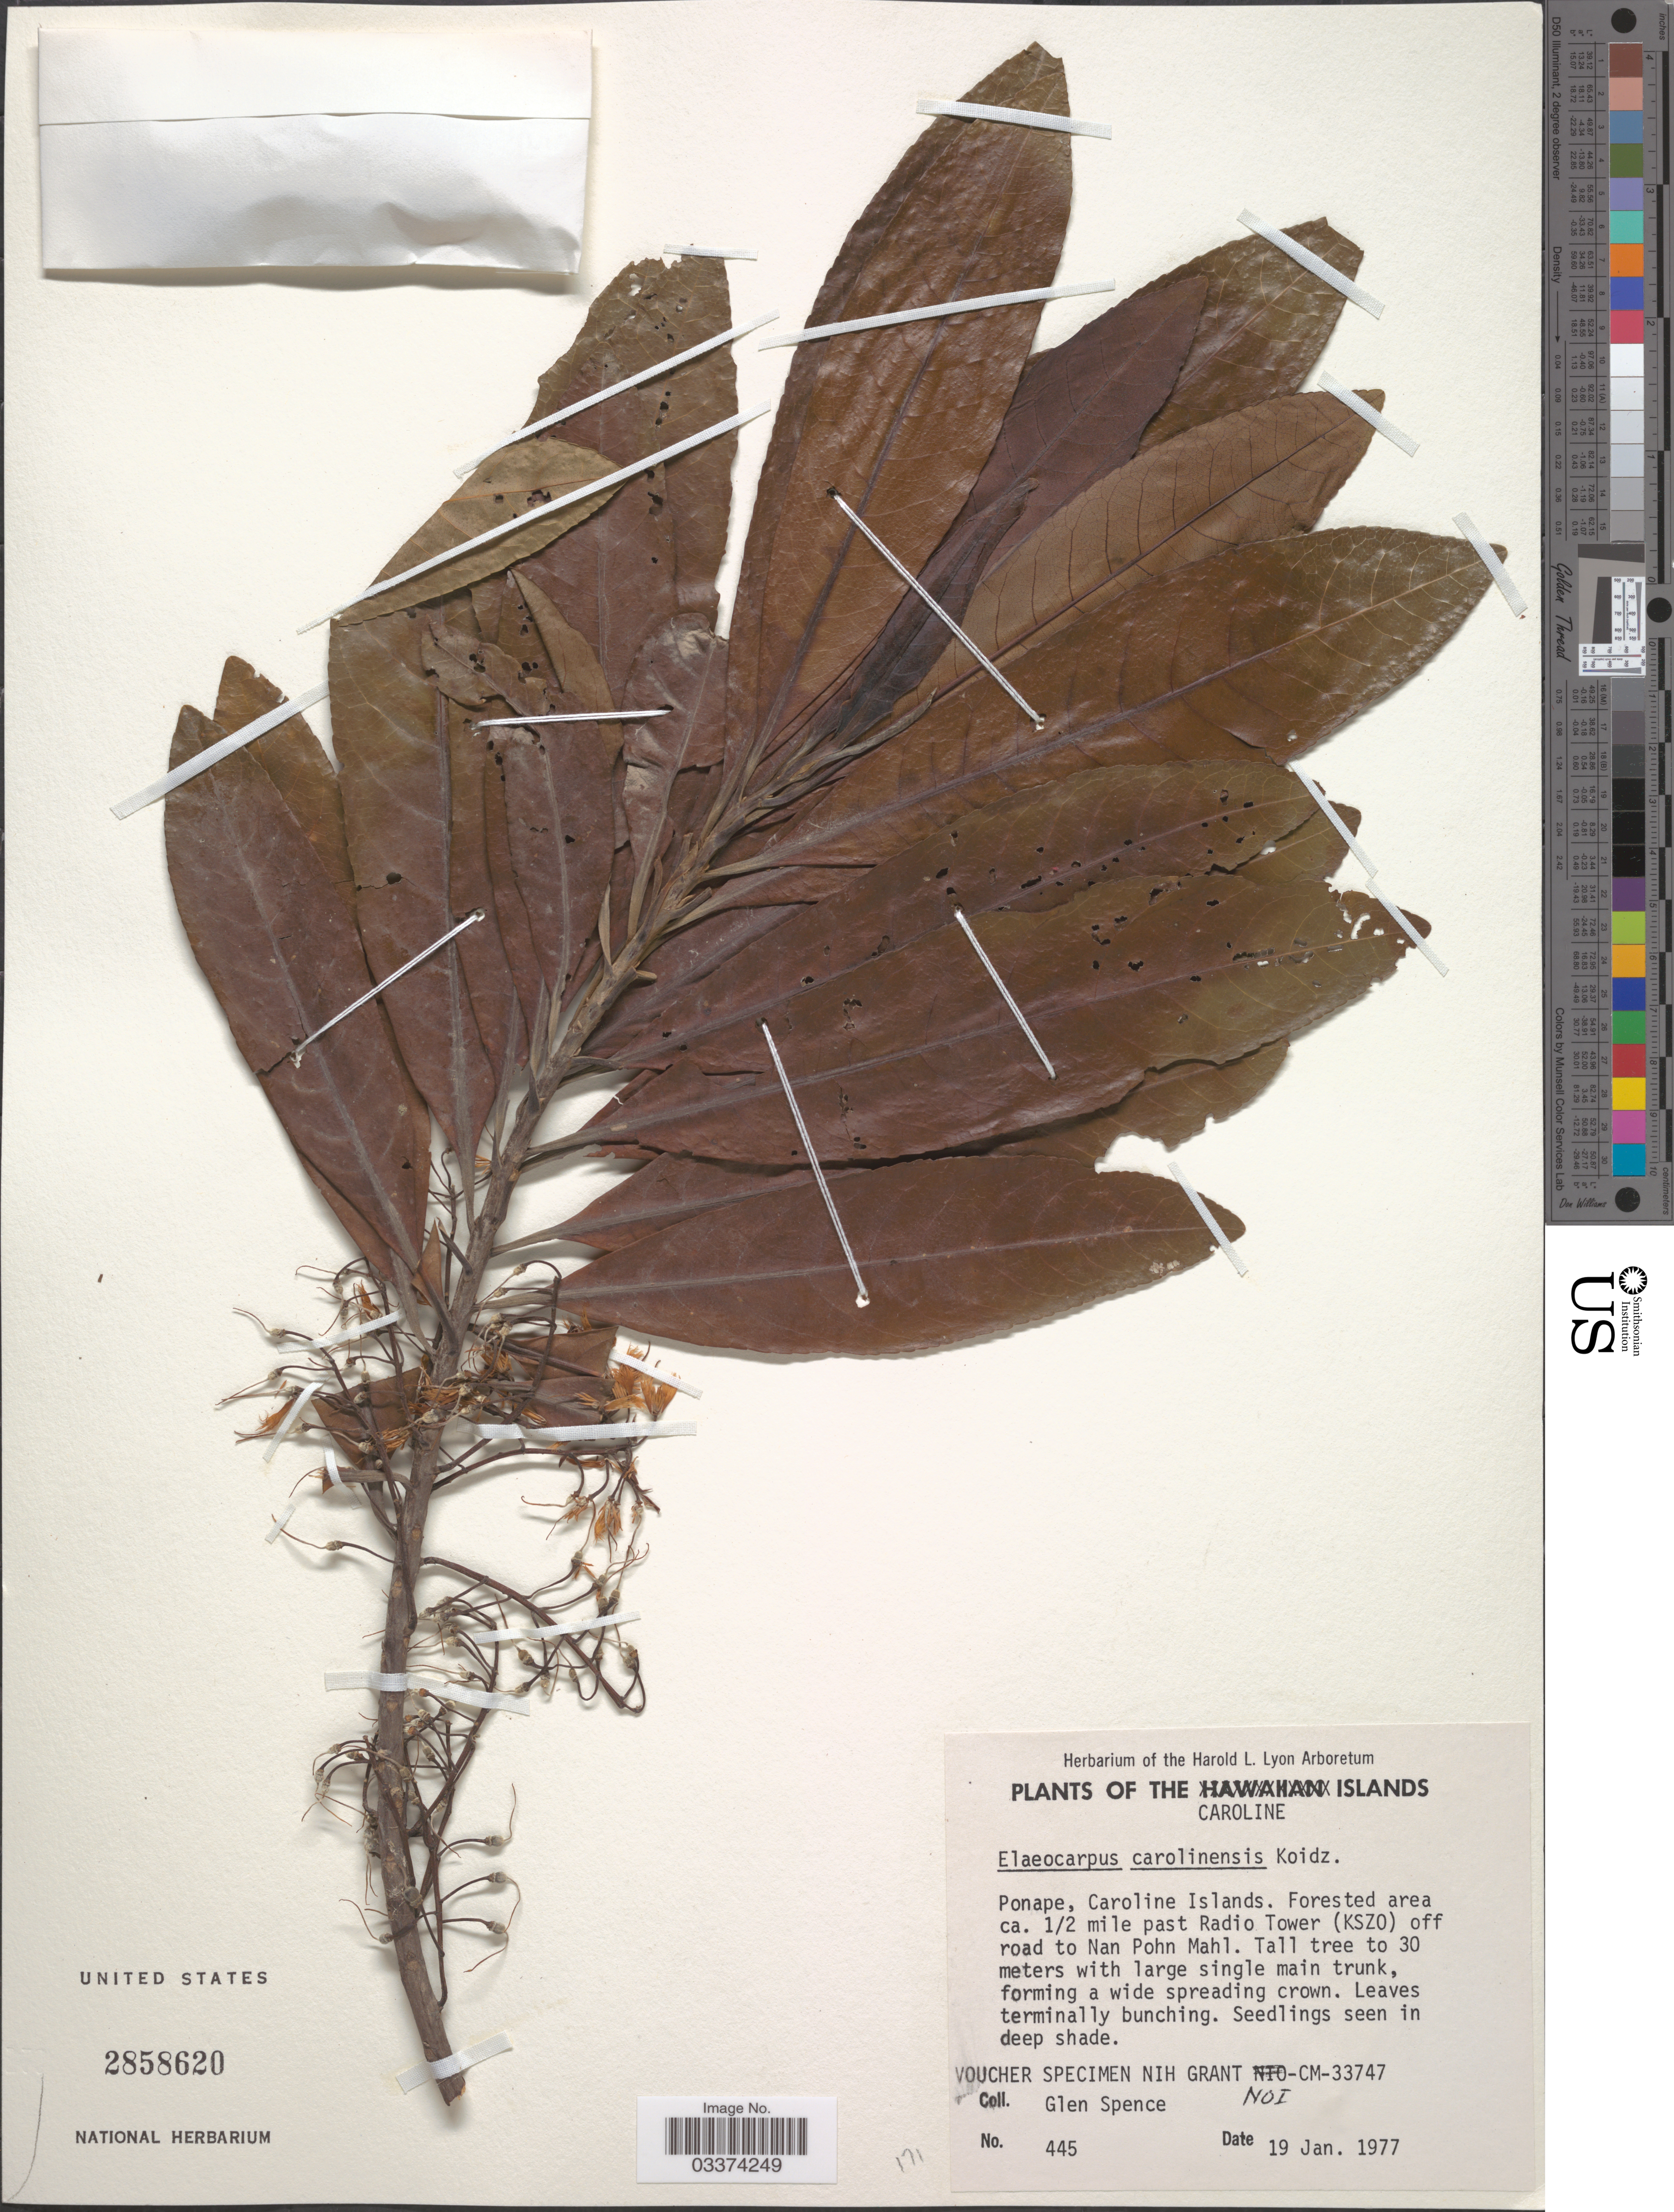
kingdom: Plantae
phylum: Tracheophyta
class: Magnoliopsida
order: Oxalidales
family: Elaeocarpaceae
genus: Elaeocarpus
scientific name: Elaeocarpus carolinensis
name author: Koidz.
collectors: G. Spence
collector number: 445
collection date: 1977-01-19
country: Micronesia, Federated States of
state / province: Pohnpei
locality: The Caroline Islands. Ponape. Forested area ca. 1/2 mile past Radio Tower (KSZO) off road to Nan Pohn Mahl.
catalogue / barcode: US 2858620